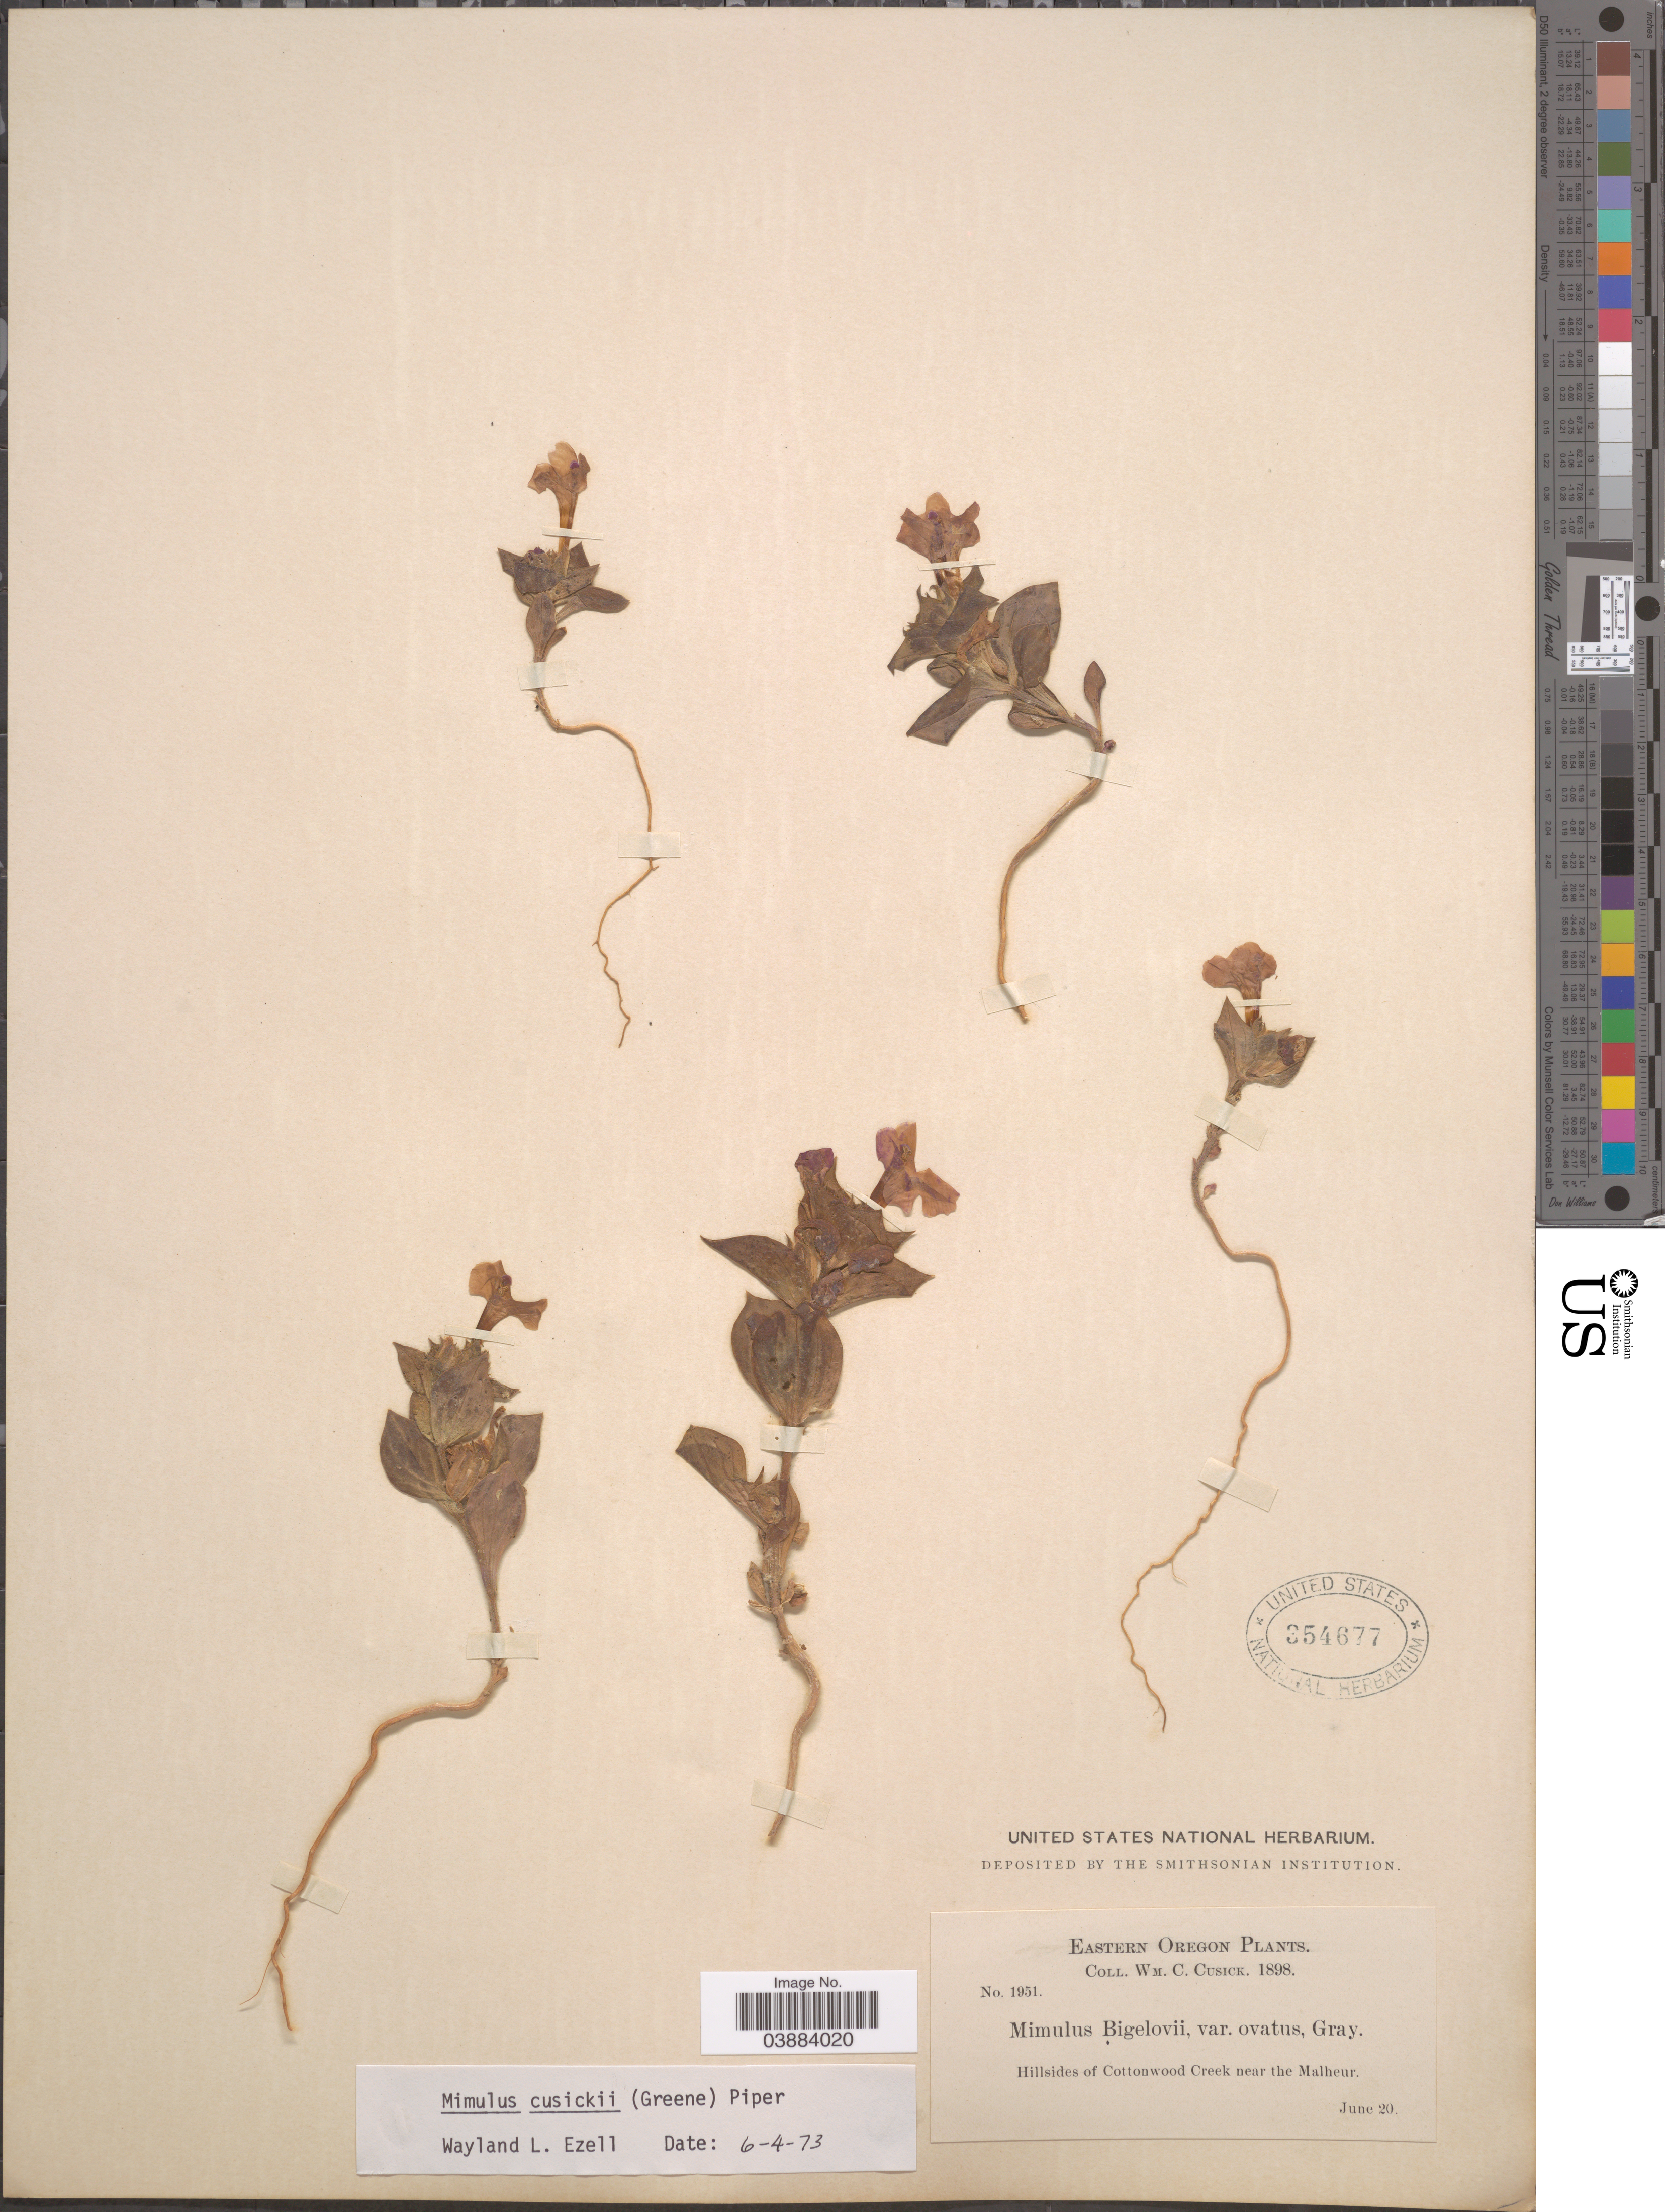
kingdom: Plantae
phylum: Tracheophyta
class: Magnoliopsida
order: Lamiales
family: Phrymaceae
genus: Eunanus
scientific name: Eunanus cusickii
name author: Greene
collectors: W. C. Cusick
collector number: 1951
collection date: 1898-06-20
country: United States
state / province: Oregon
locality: Eastern Oregon. Hillsides of Cottonwood Creek near the Malheur.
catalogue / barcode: US 354677